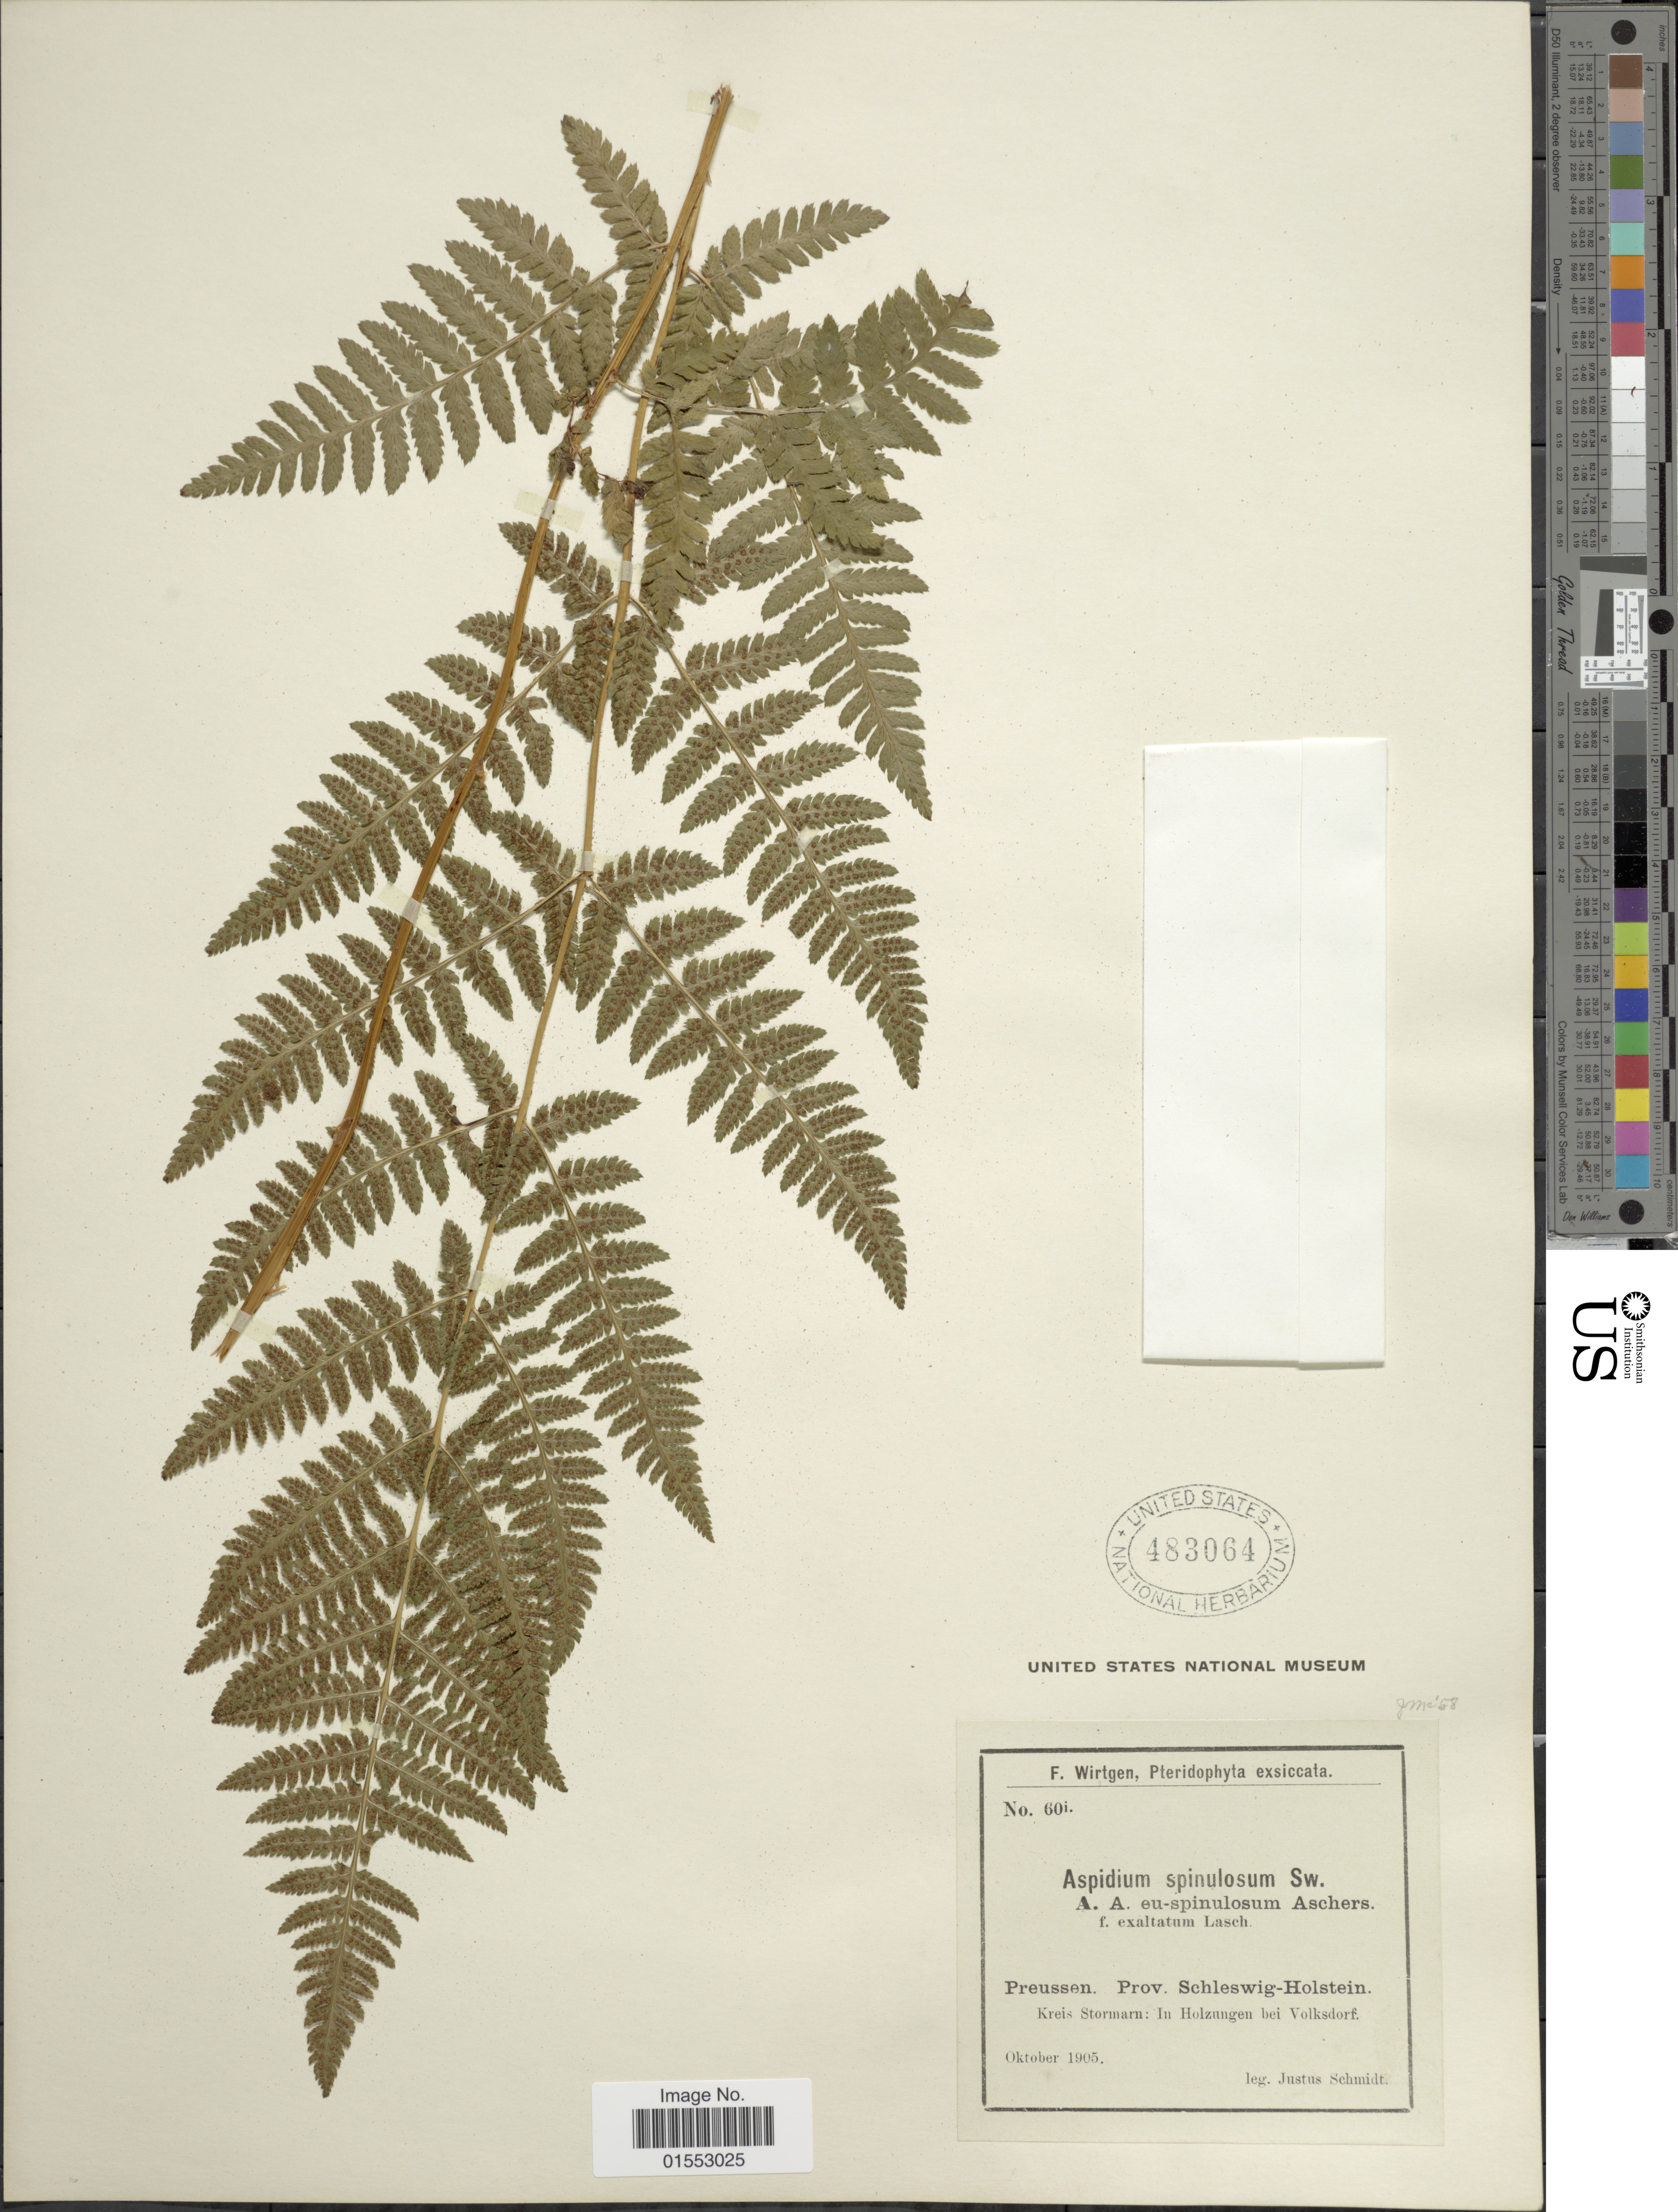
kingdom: Plantae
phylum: Tracheophyta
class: Polypodiopsida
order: Polypodiales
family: Dryopteridaceae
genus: Dryopteris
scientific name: Dryopteris carthusiana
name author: (Villars) H.P. Fuchs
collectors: J. Schmidt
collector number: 60i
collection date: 1905-10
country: Germany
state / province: Schleswig-Holstein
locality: Preussen. Kreis Stormarn: In Holzungen mbei Volksdorf [interpreted]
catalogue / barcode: US 483064